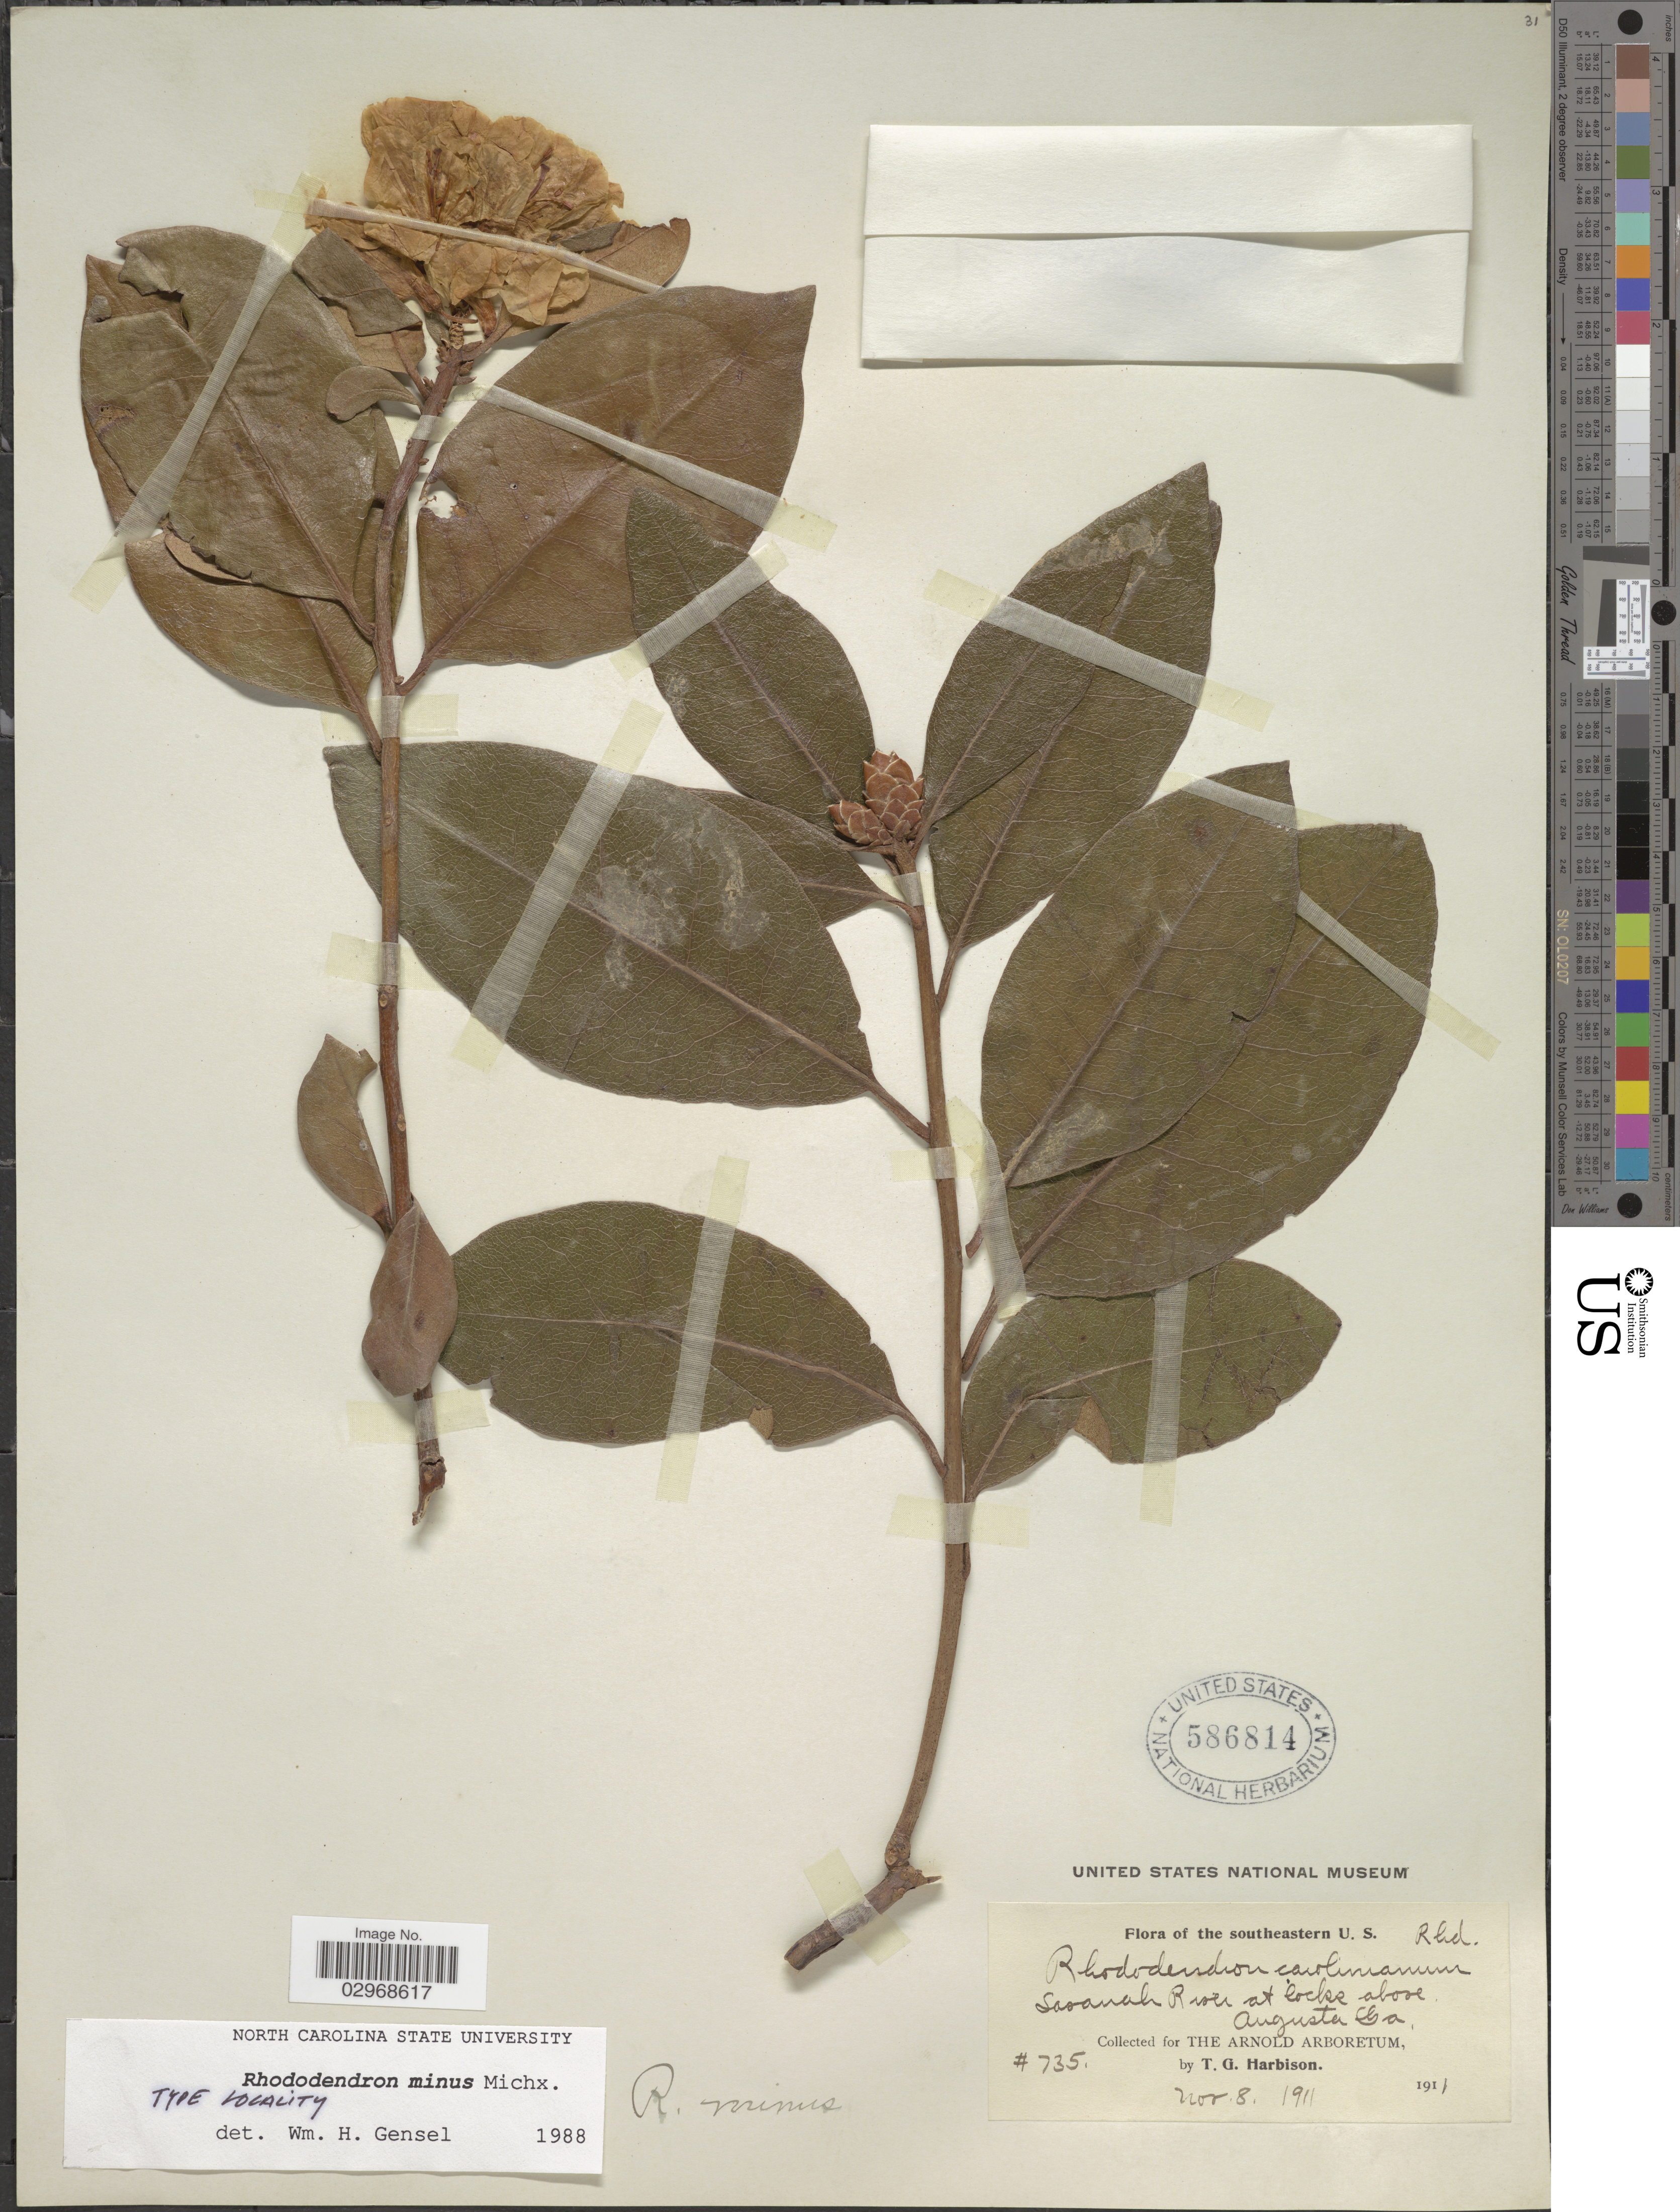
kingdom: Plantae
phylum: Tracheophyta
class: Magnoliopsida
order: Ericales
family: Ericaceae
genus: Rhododendron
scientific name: Rhododendron minus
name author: Michx.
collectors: T. Harbison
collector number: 735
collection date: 1911-11-08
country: United States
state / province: Georgia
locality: Southeastern U.S. Savanah River at locks above Augusta.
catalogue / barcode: US 586814